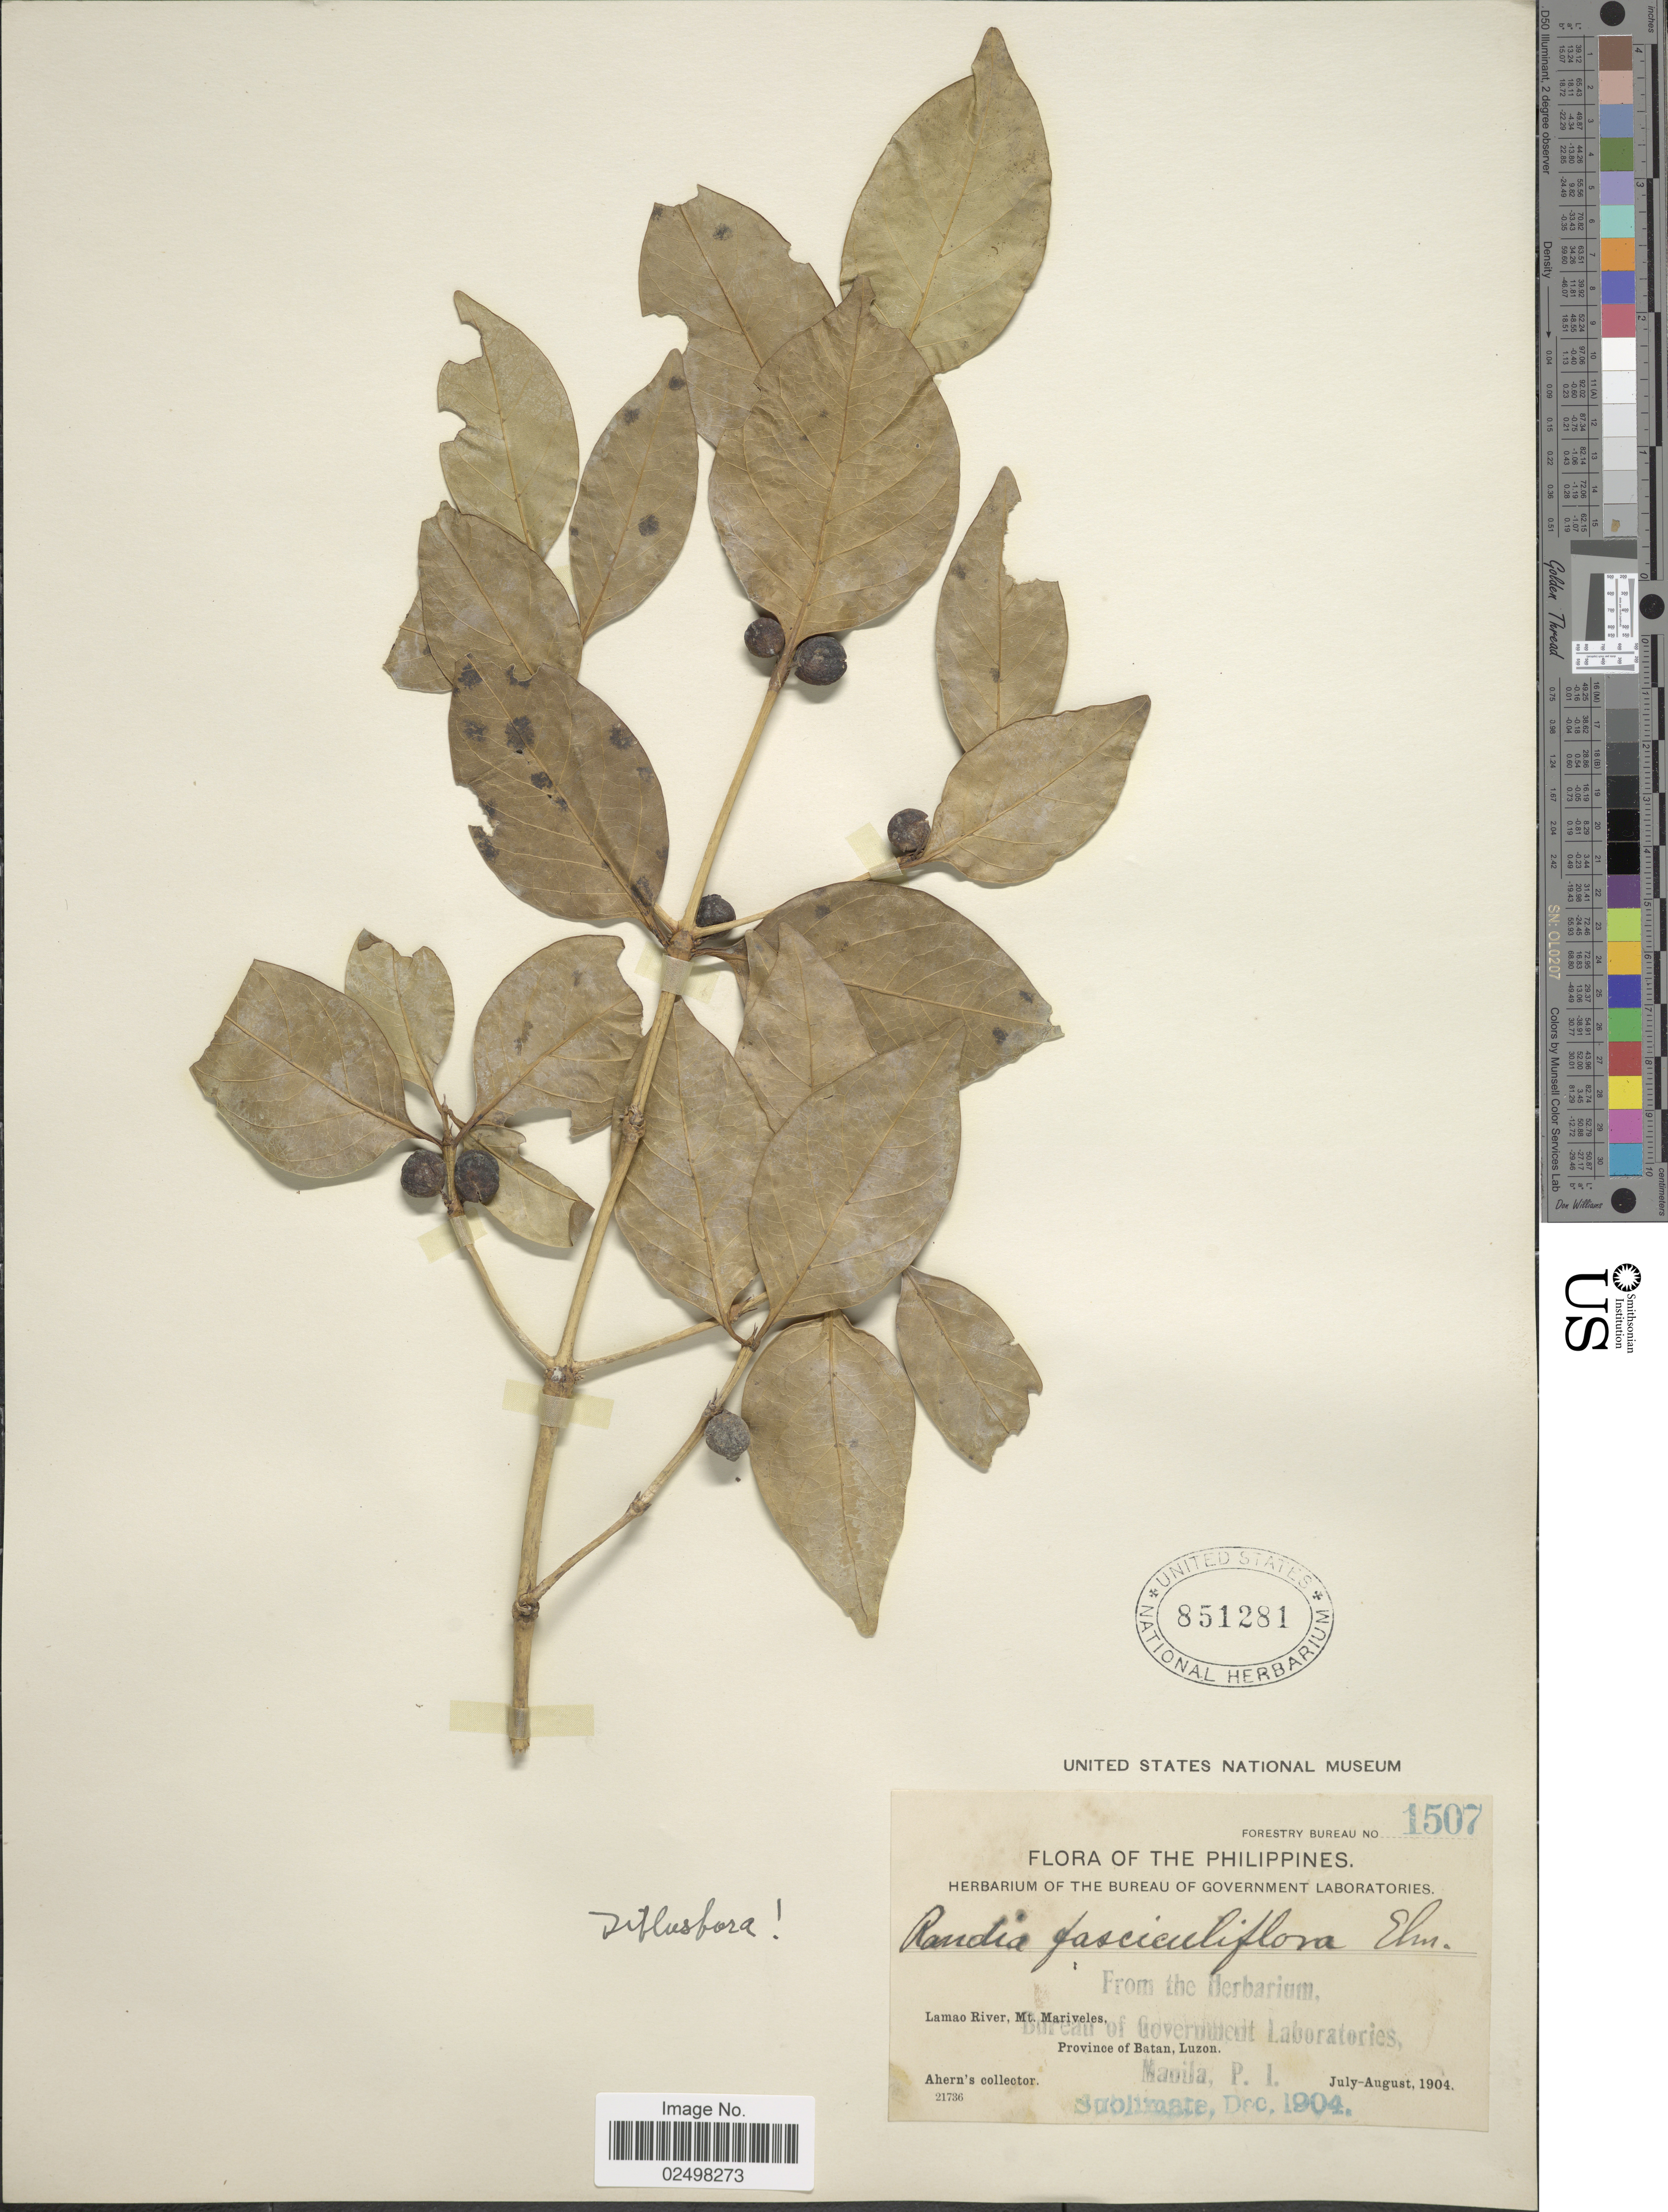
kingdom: Plantae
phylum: Tracheophyta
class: Magnoliopsida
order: Gentianales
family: Rubiaceae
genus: Tricalysia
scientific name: Tricalysia fasciculiflora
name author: (Elmer) Merr.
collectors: Ahern's collector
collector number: Forestry Bureau 1507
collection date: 1904-07/1904-08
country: Philippines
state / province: Cagayan Valley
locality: Lamao River, Mt. Mariveles, Province of Batan, Luzon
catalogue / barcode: US 851281